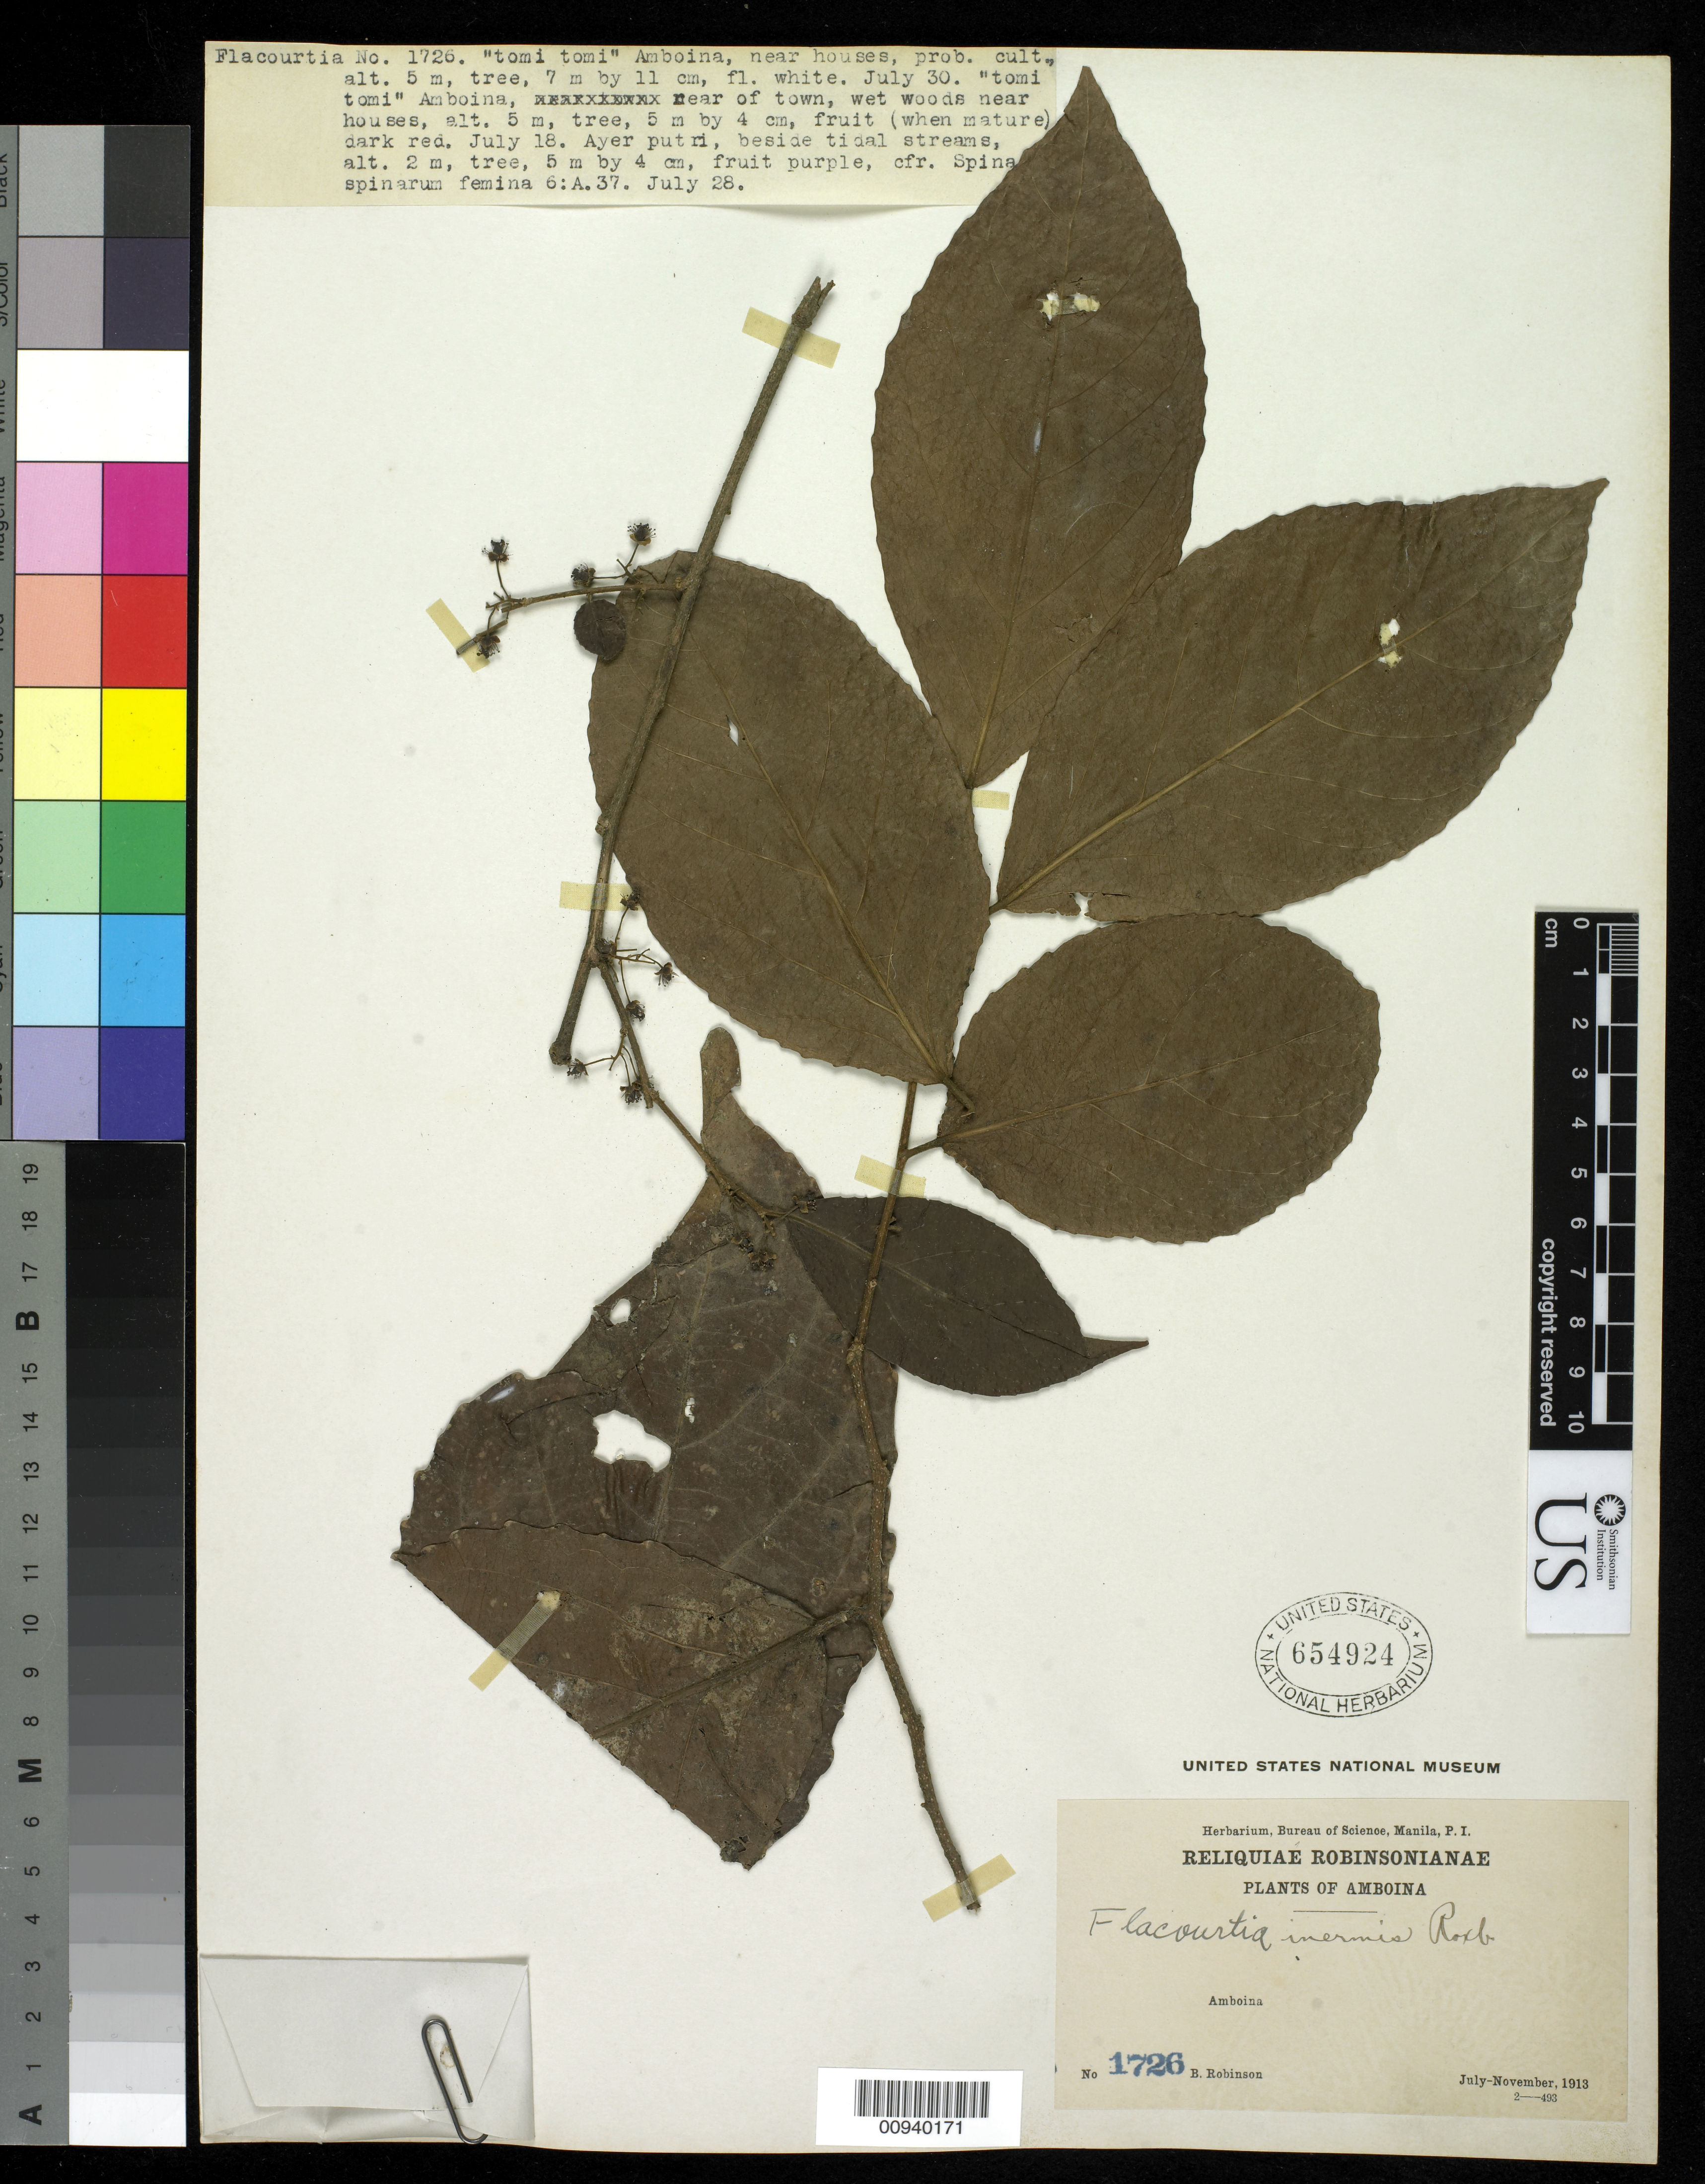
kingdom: Plantae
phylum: Tracheophyta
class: Magnoliopsida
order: Malpighiales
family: Salicaceae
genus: Flacourtia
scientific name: Flacourtia inermis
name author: Roxb.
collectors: B. L. Robinson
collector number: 1726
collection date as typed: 18 Jul 1913 to 30 Jul 1913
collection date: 1913-07-18/1913-07-30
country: Indonesia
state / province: Maluku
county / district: Maluku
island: Ambon I.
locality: Near town, wet woods near houses, beside tidal streams.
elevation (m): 2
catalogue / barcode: US 654924